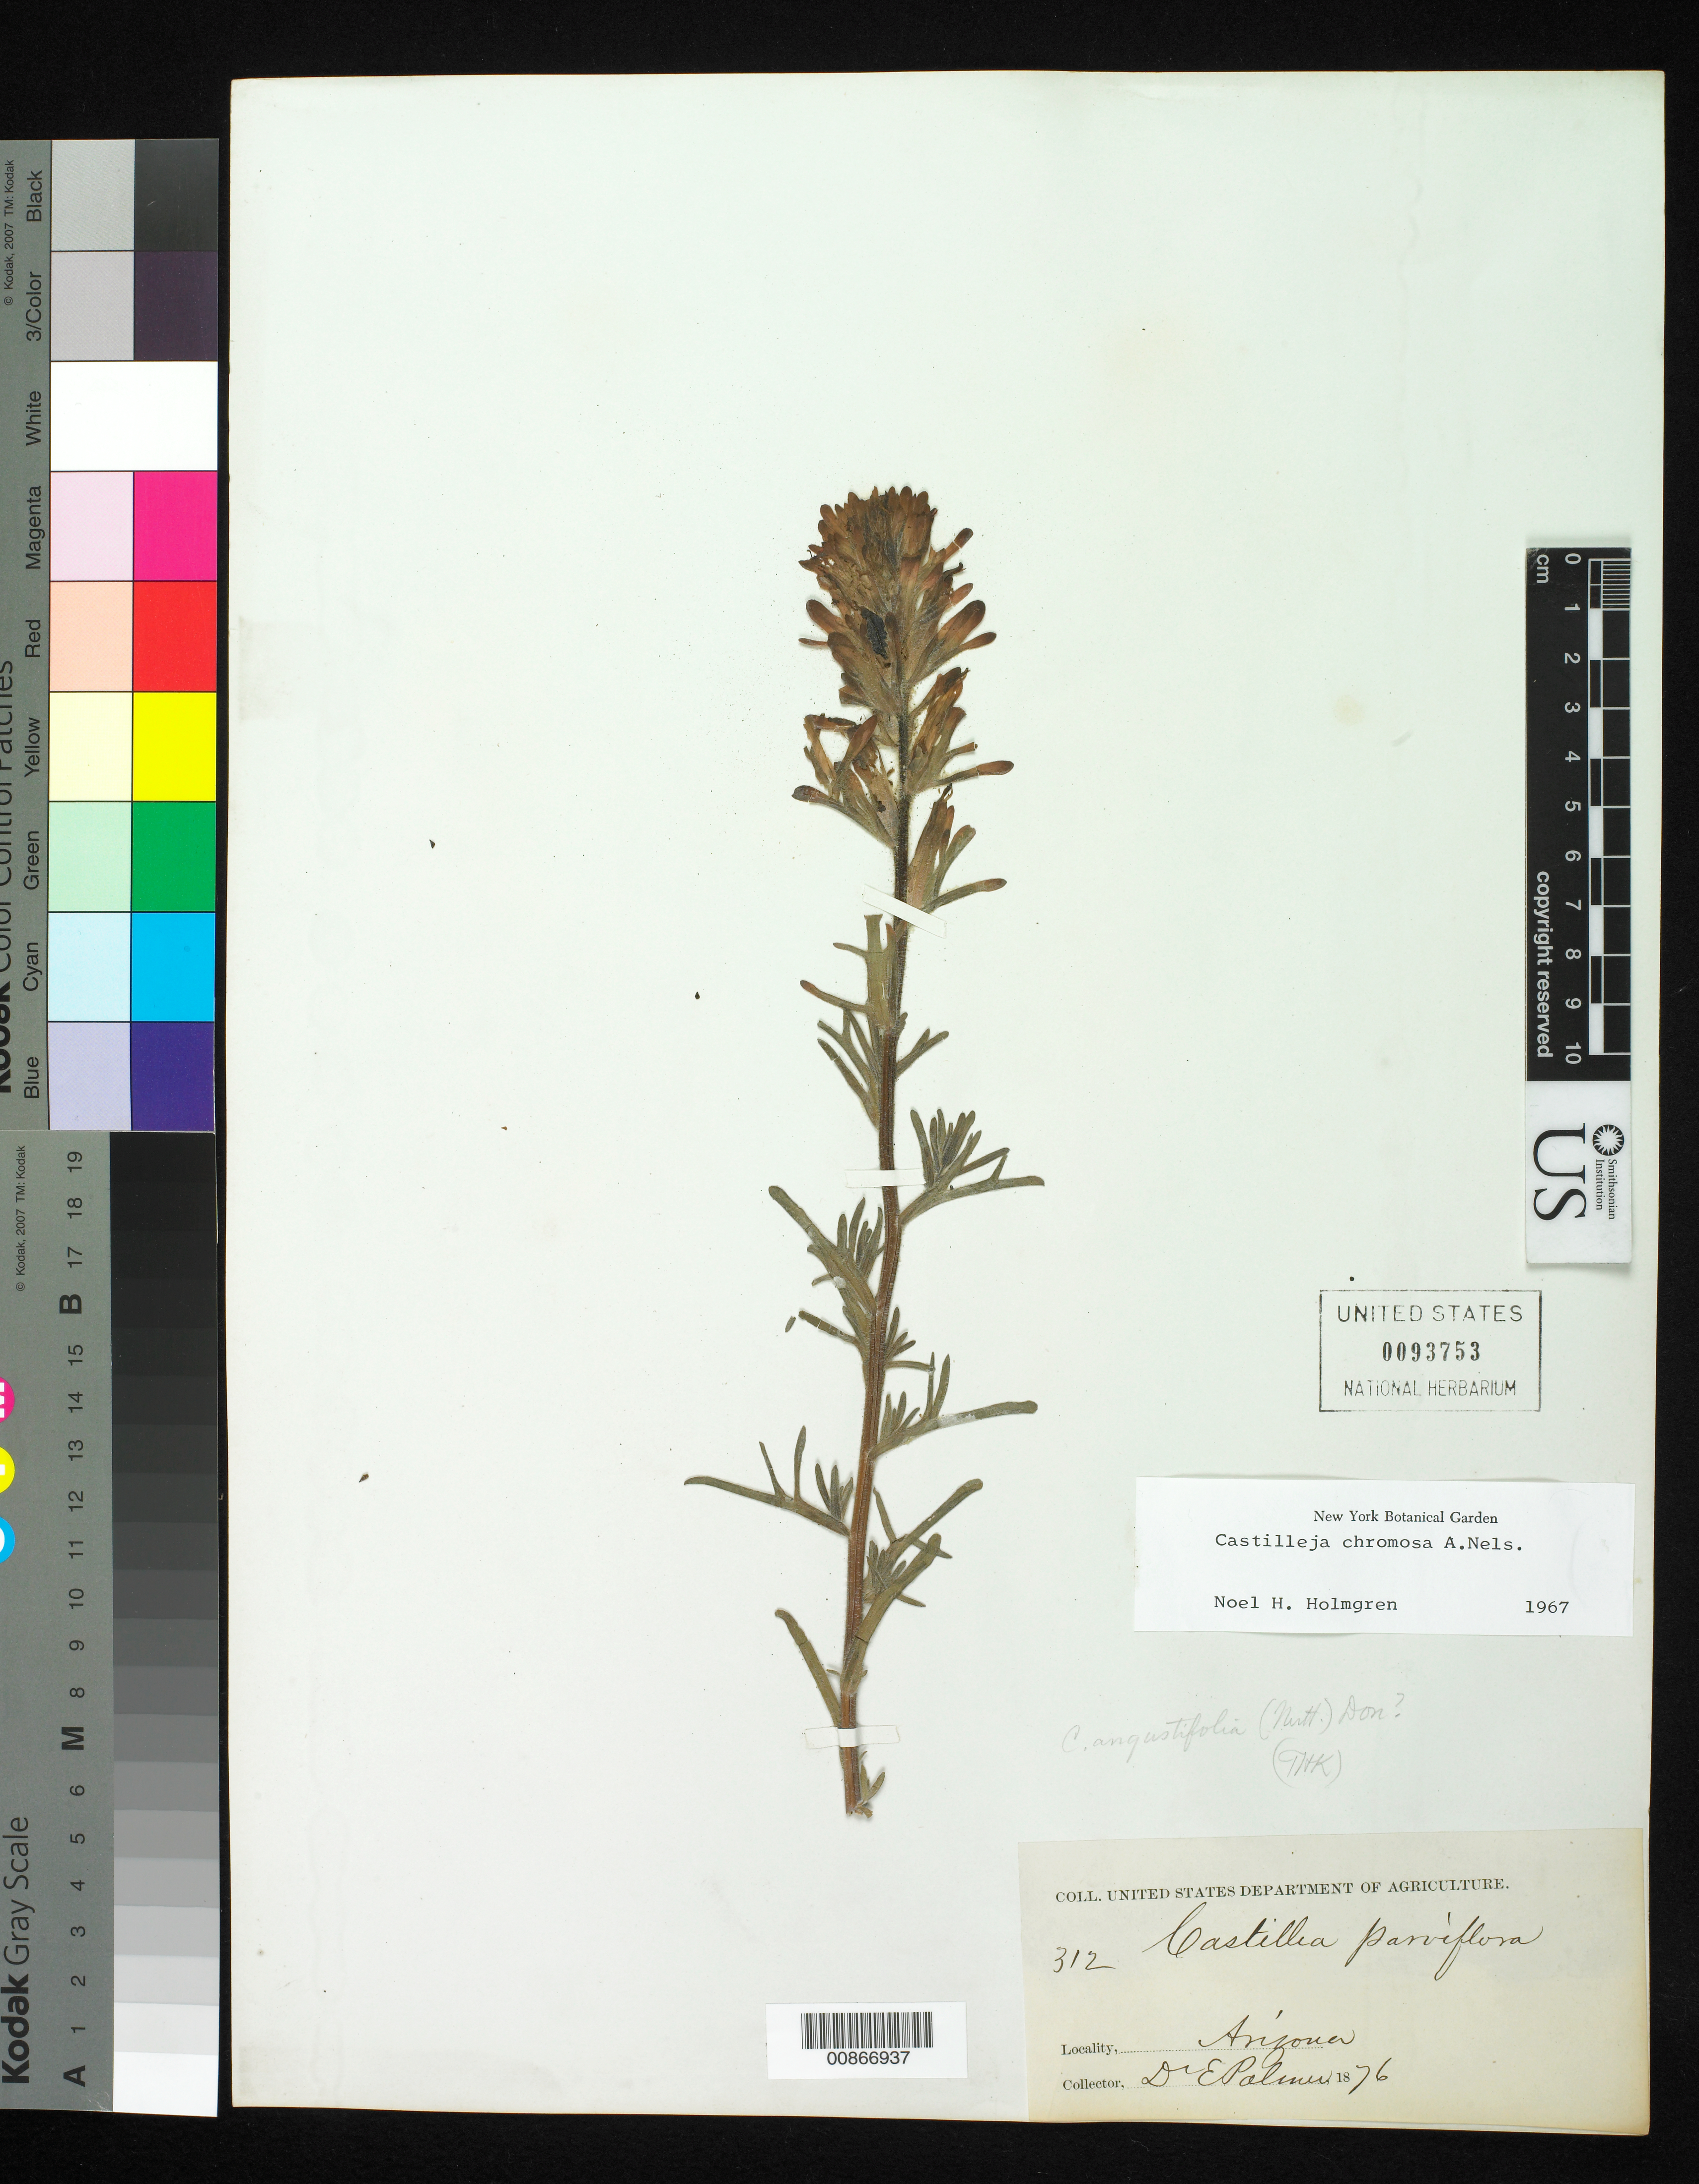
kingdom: Plantae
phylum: Tracheophyta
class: Magnoliopsida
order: Lamiales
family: Orobanchaceae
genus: Castilleja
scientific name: Castilleja chromosa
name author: A. Nelson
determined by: Holmgren, N. H., (NY), New York Botanical Garden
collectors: E. Palmer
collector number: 312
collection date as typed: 1876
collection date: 1876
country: United States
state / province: Arizona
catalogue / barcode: US 93753